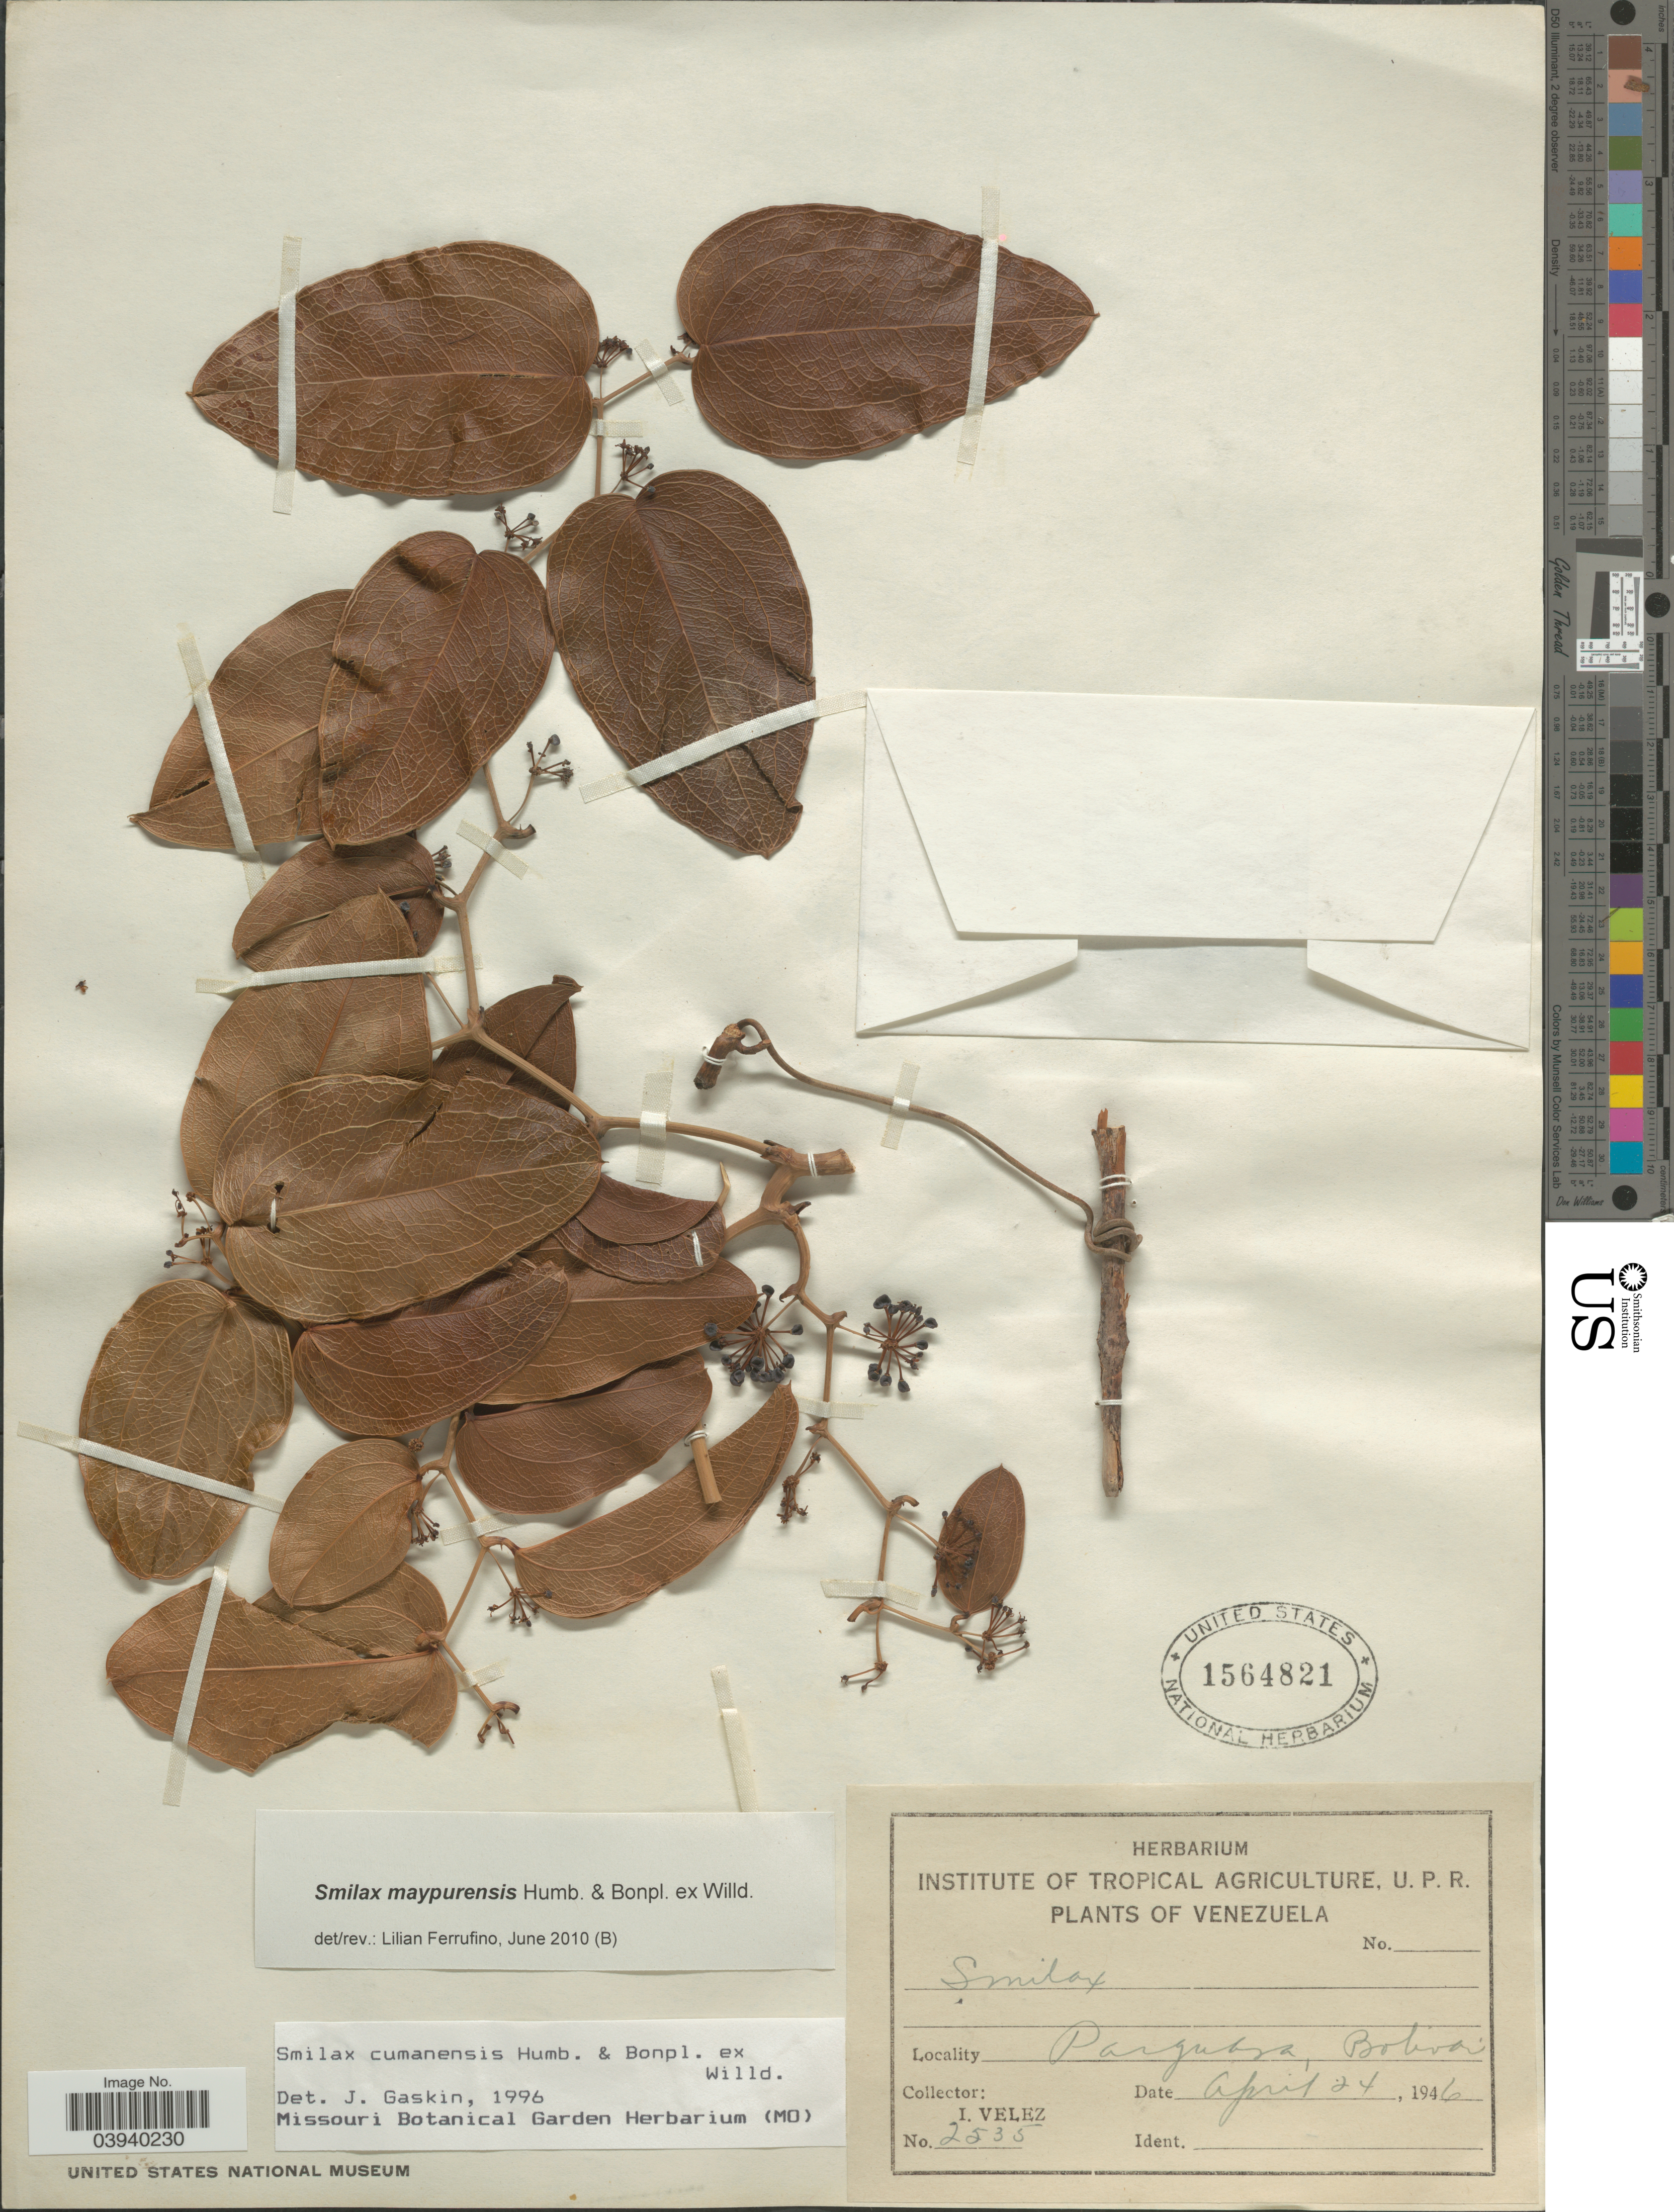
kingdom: Plantae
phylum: Tracheophyta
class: Liliopsida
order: Liliales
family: Smilacaceae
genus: Smilax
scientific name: Smilax maypurensis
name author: Humb. & Bonpl. ex Willd.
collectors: I. Velez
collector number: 2535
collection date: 1946-04-24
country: Venezuela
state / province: Bolivar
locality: Parguaza.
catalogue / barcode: US 1564821